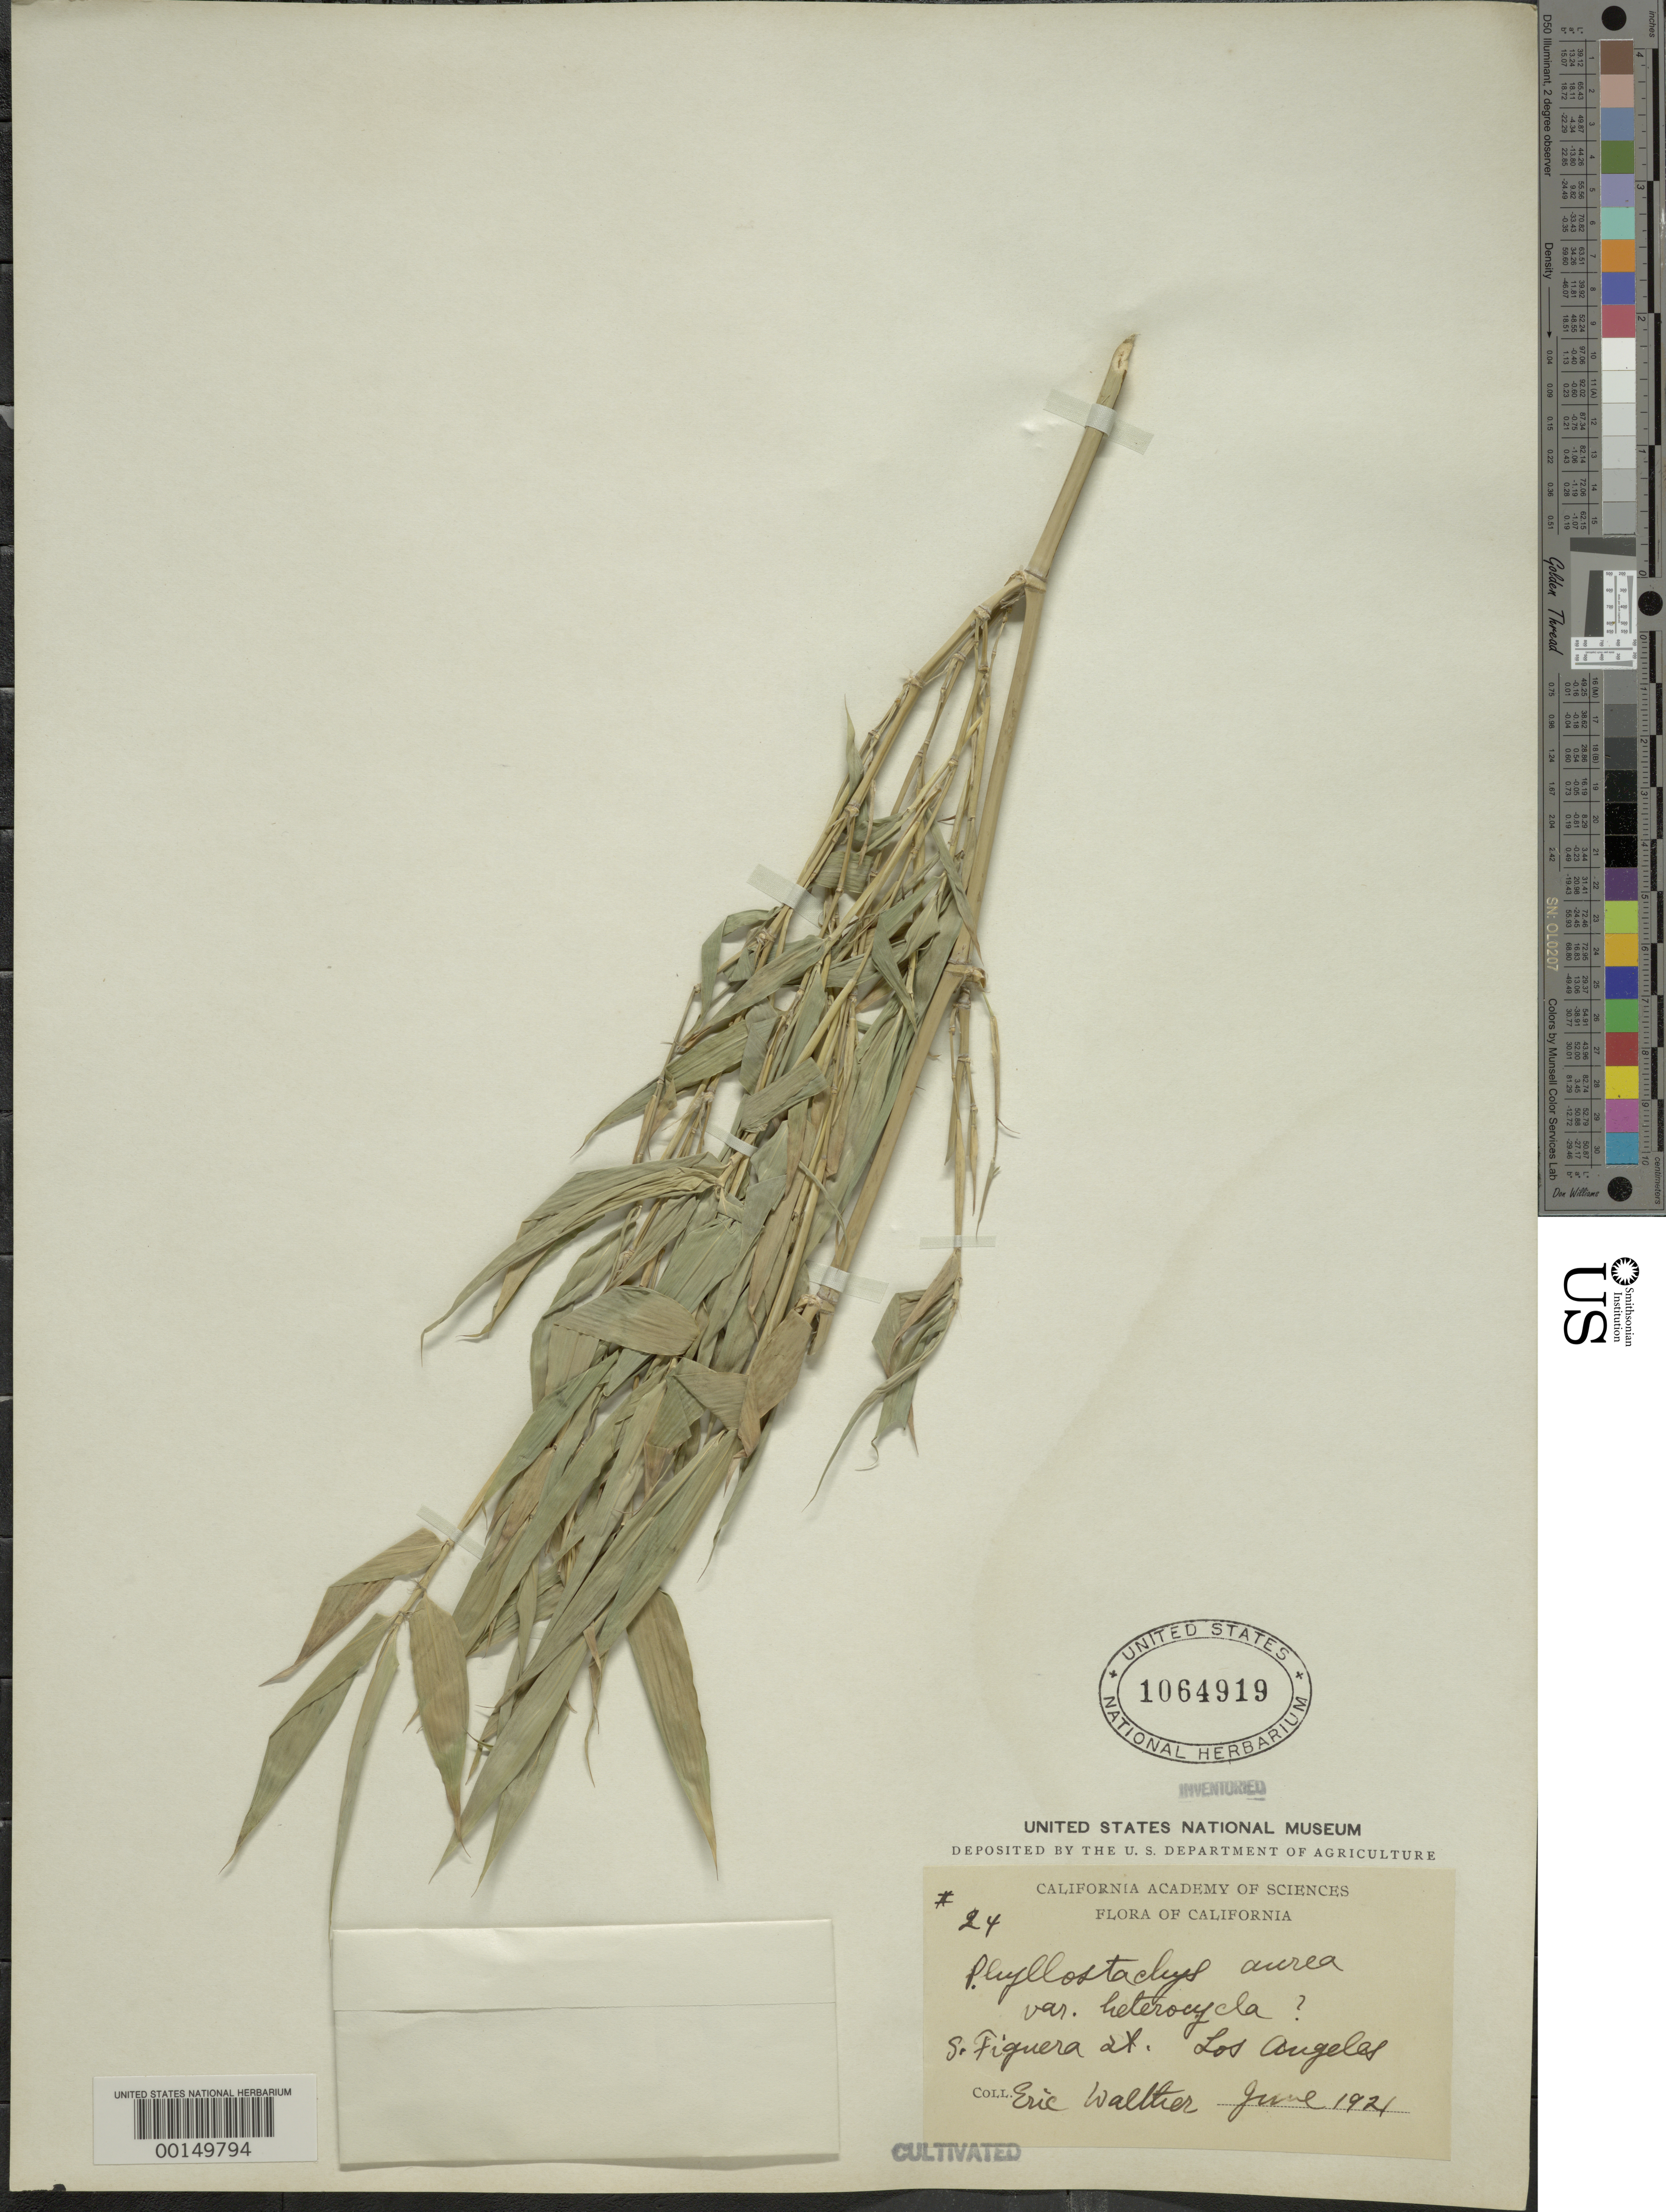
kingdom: Plantae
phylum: Tracheophyta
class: Liliopsida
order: Poales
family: Poaceae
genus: Phyllostachys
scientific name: Phyllostachys aurea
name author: Rivière & C. Rivière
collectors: E. Walther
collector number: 24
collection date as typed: Jun 1921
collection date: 1921-06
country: United States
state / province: California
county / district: Los Angeles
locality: Los angeles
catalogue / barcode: US 1064919